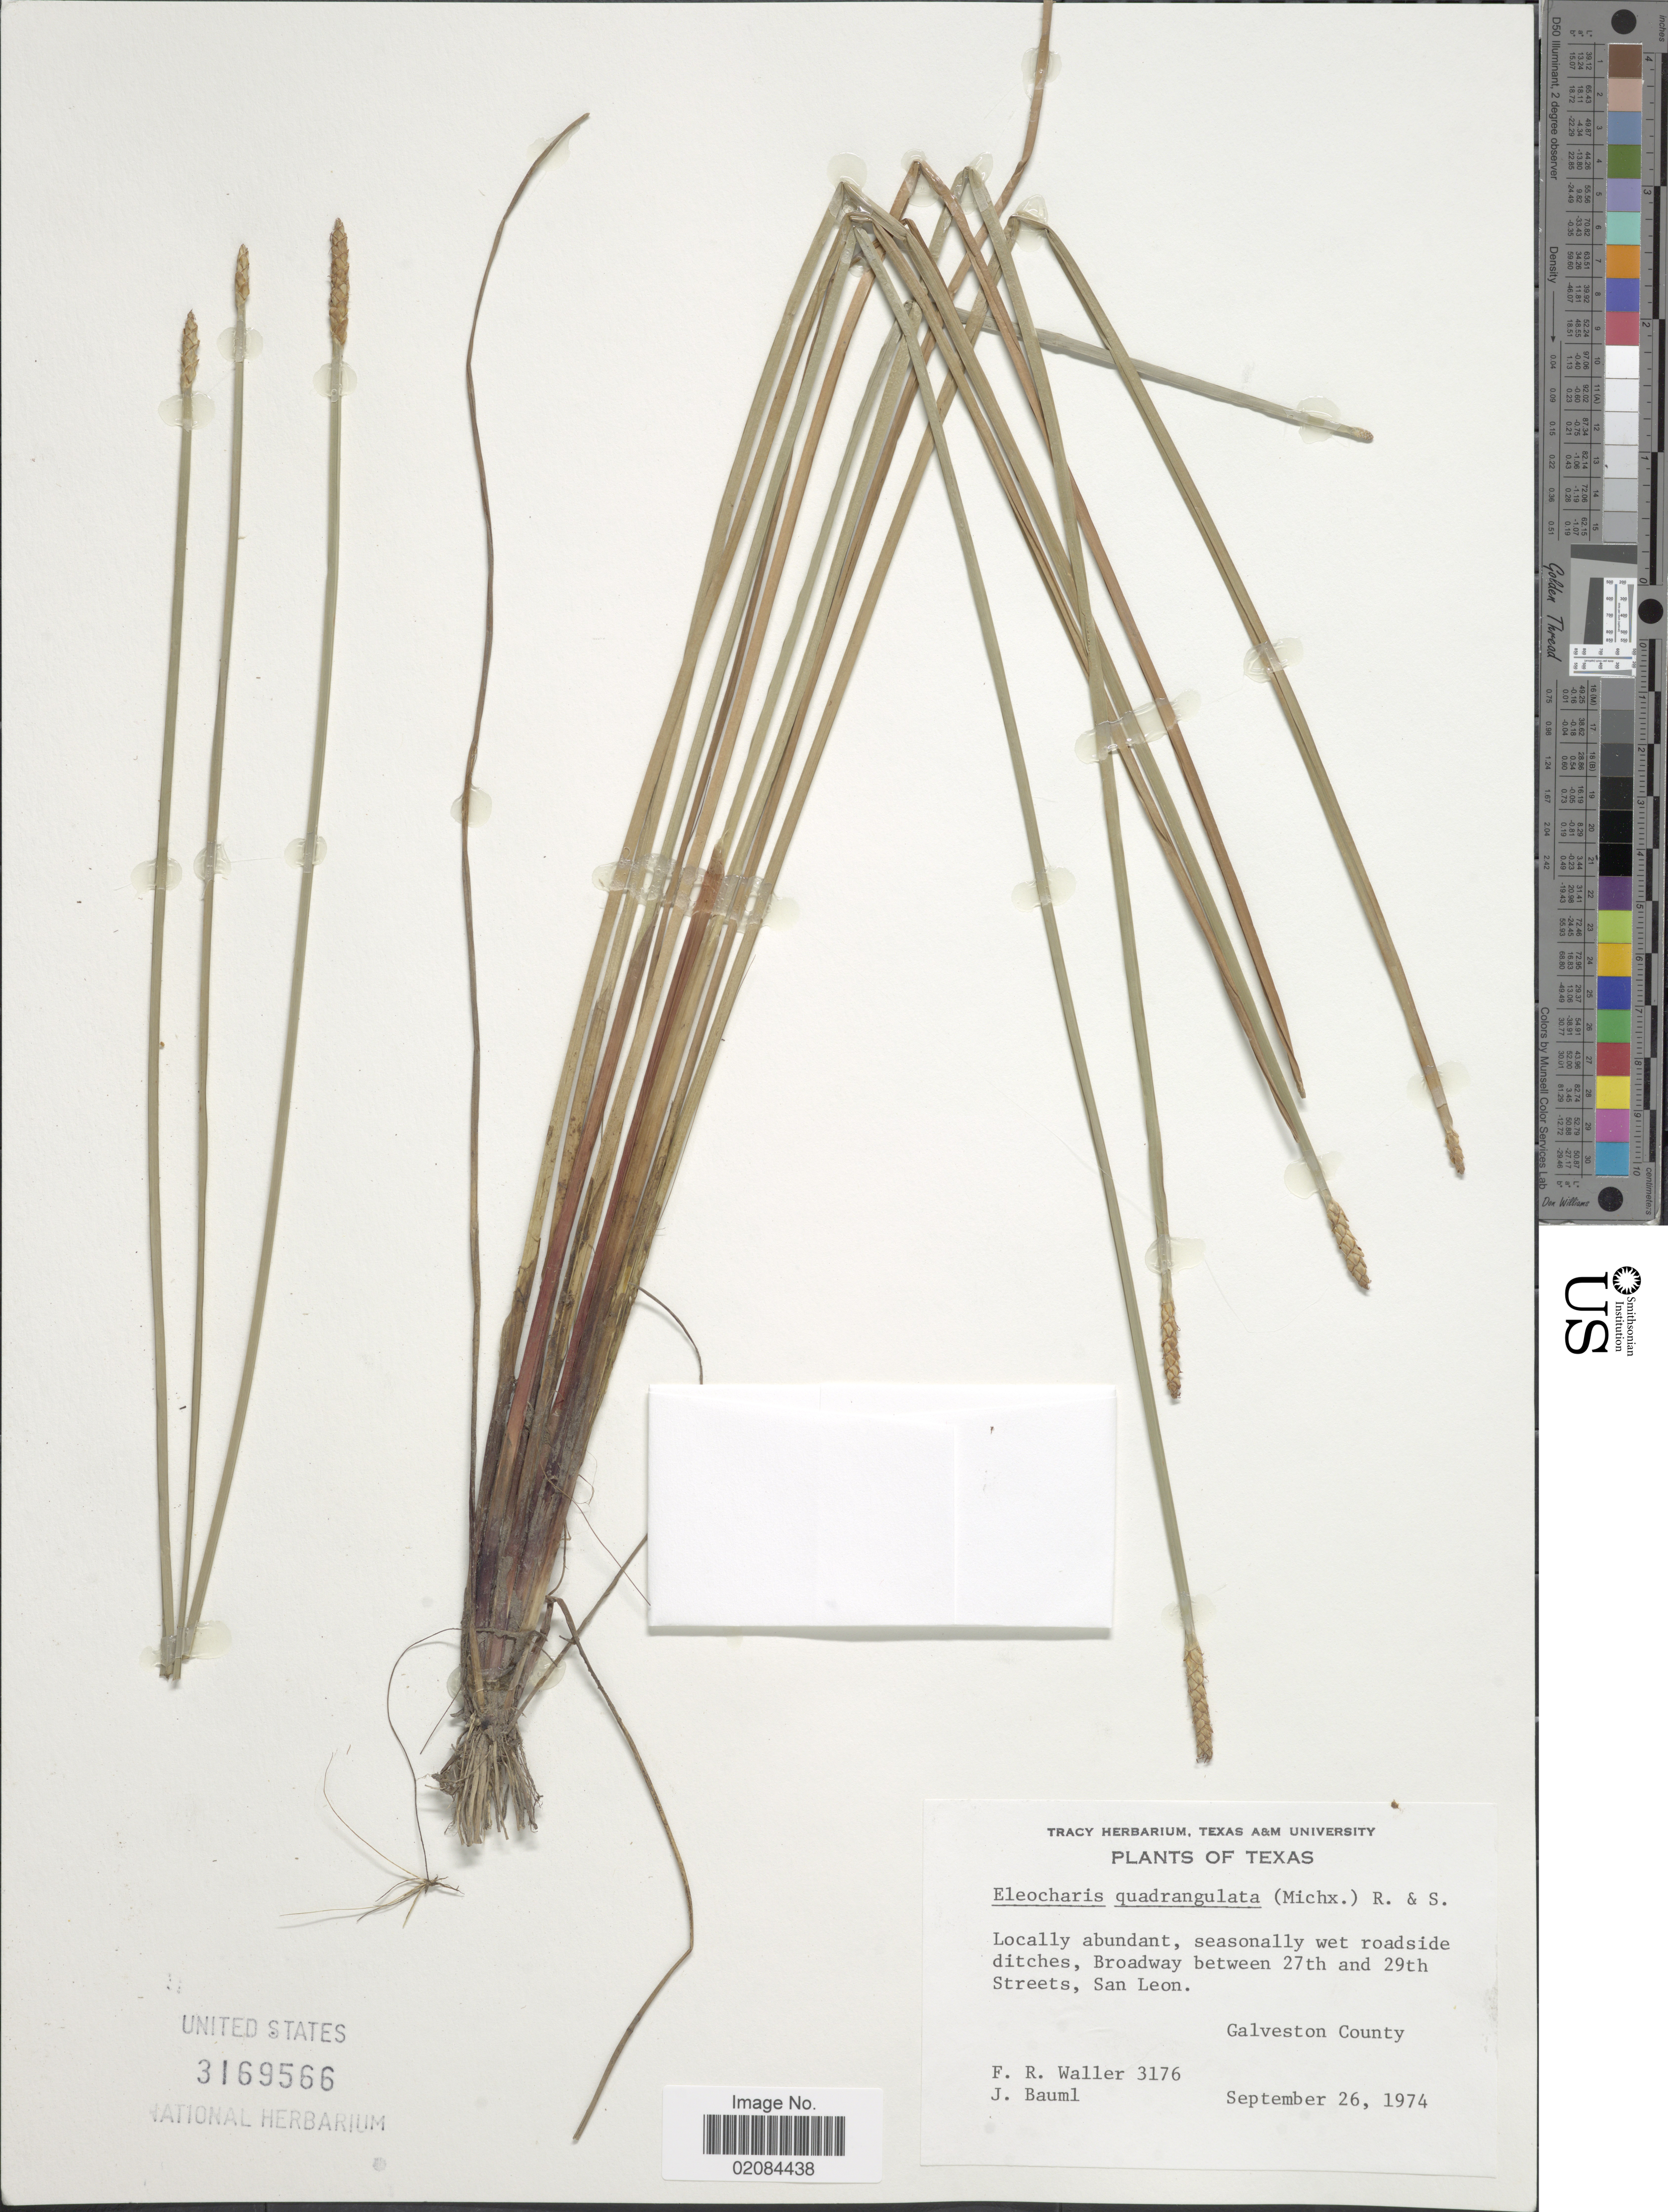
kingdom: Plantae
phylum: Tracheophyta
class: Liliopsida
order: Poales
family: Cyperaceae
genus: Eleocharis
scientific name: Eleocharis quadrangulata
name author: (Michx.) Roem. & Schult.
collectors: F. R. Waller & J. Bauml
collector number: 3176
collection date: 1974-09-26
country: United States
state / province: Texas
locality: Broadway between 27th and 29th Streets, San Leon, Galveston County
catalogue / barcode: US 3169566